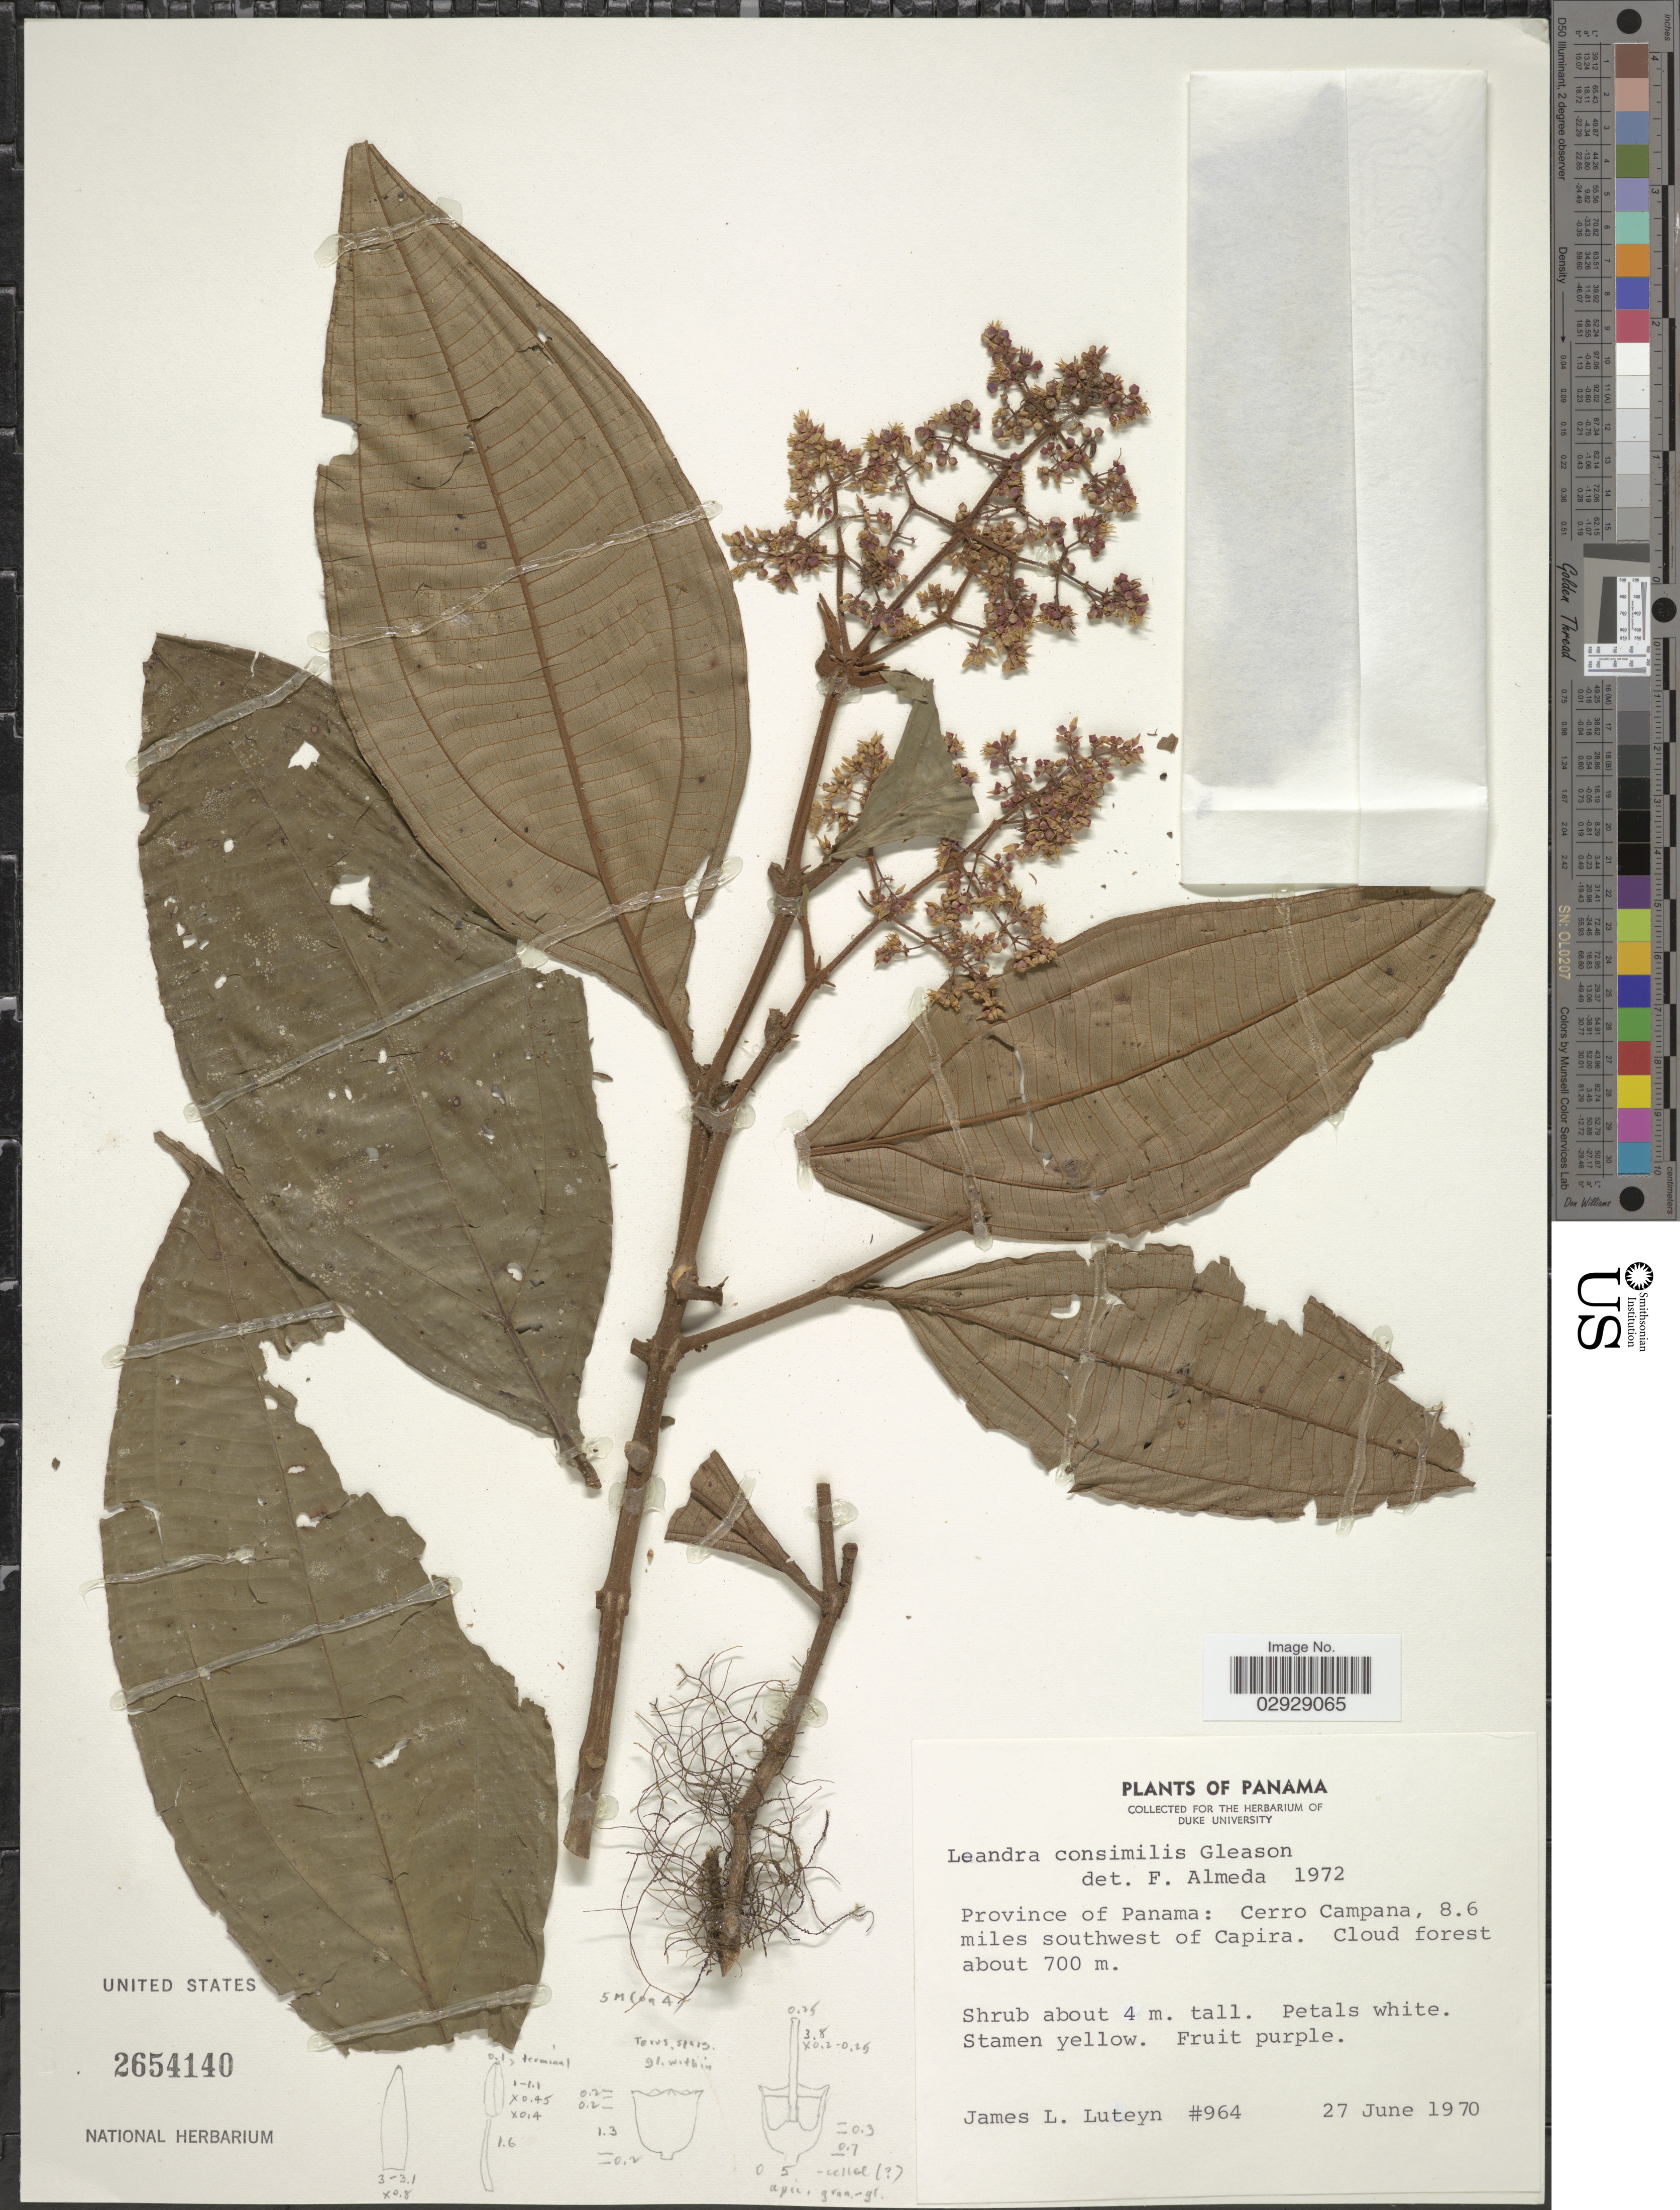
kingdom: Plantae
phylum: Tracheophyta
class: Magnoliopsida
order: Myrtales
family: Melastomataceae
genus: Leandra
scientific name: Leandra consimilis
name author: Gleason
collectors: J. L. Luteyn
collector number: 964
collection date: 1970-06-27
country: Panama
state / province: Panamá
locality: Cerro Campana, 8.6 miles southwest of Capira.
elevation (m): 700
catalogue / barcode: US 2654140